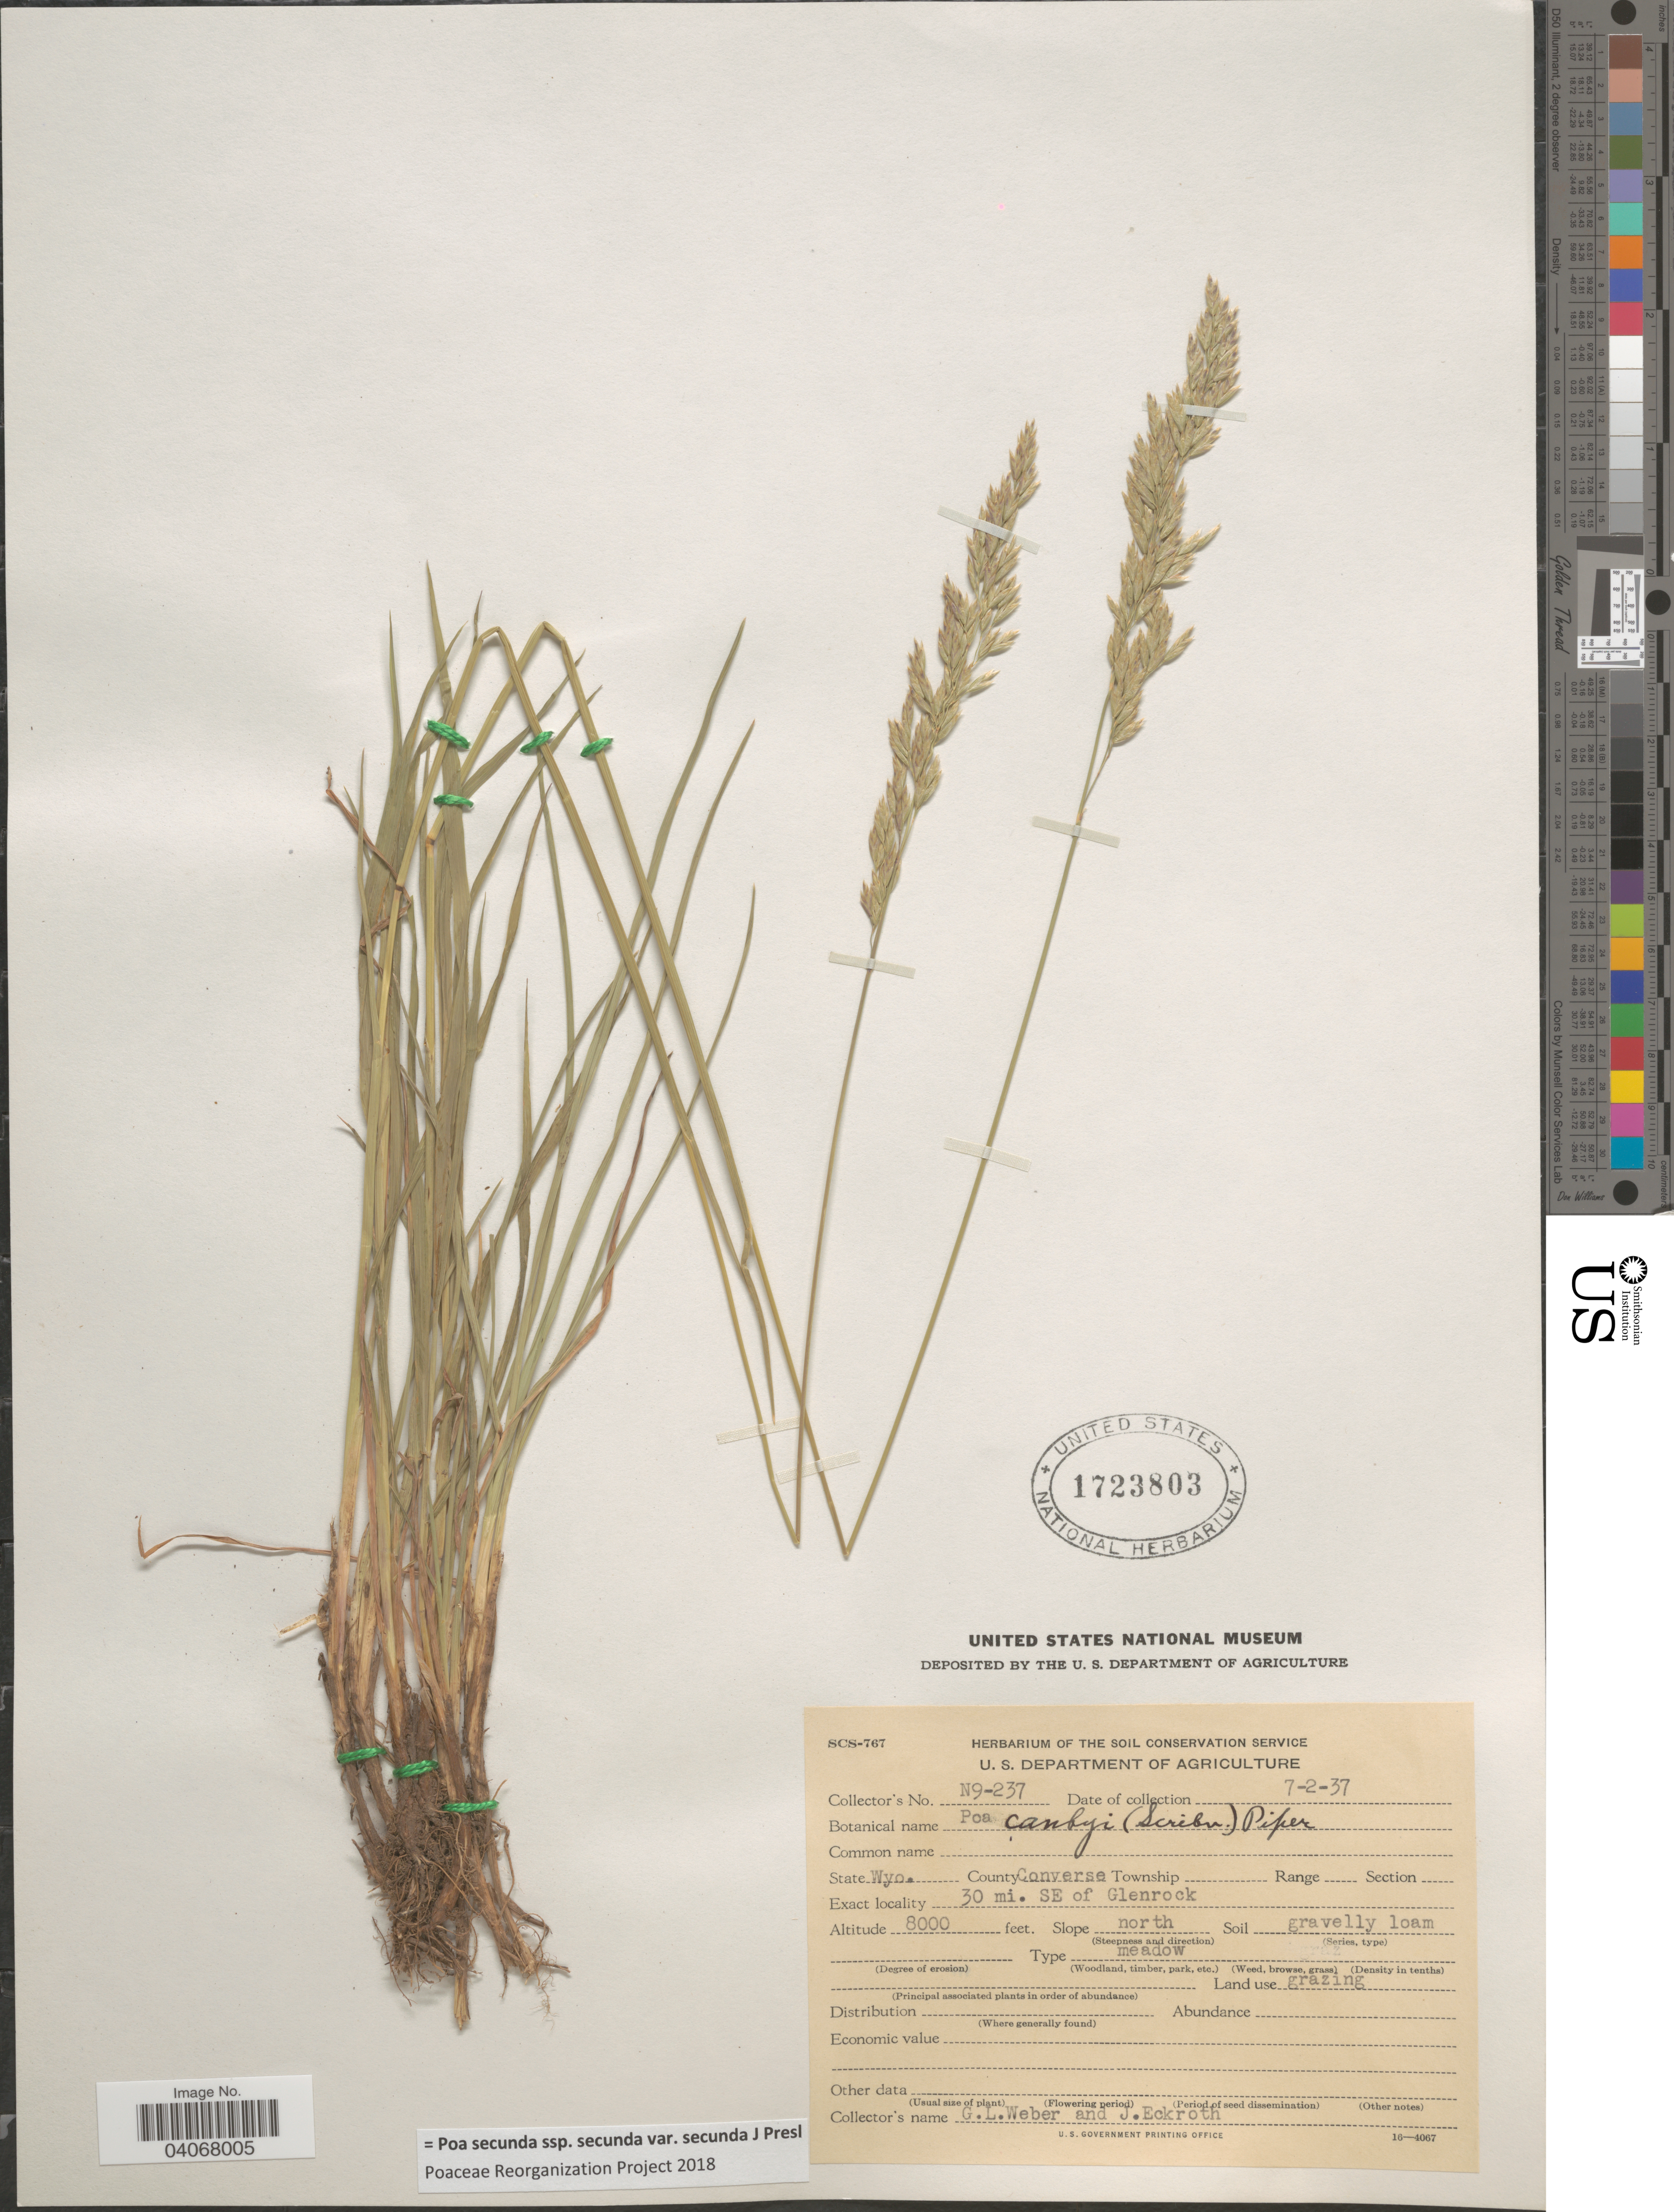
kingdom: Plantae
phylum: Tracheophyta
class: Liliopsida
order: Poales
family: Poaceae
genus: Poa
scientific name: Poa secunda subsp. secunda var. secunda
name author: J. Presl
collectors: G. Weber & J. Eckroth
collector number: N9-237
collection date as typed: Transcribed d/m/y: 2/7/37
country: United States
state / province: Wyoming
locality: County Converse. 30 mi. SE of Glenrock.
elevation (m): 2438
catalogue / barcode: US 1723803